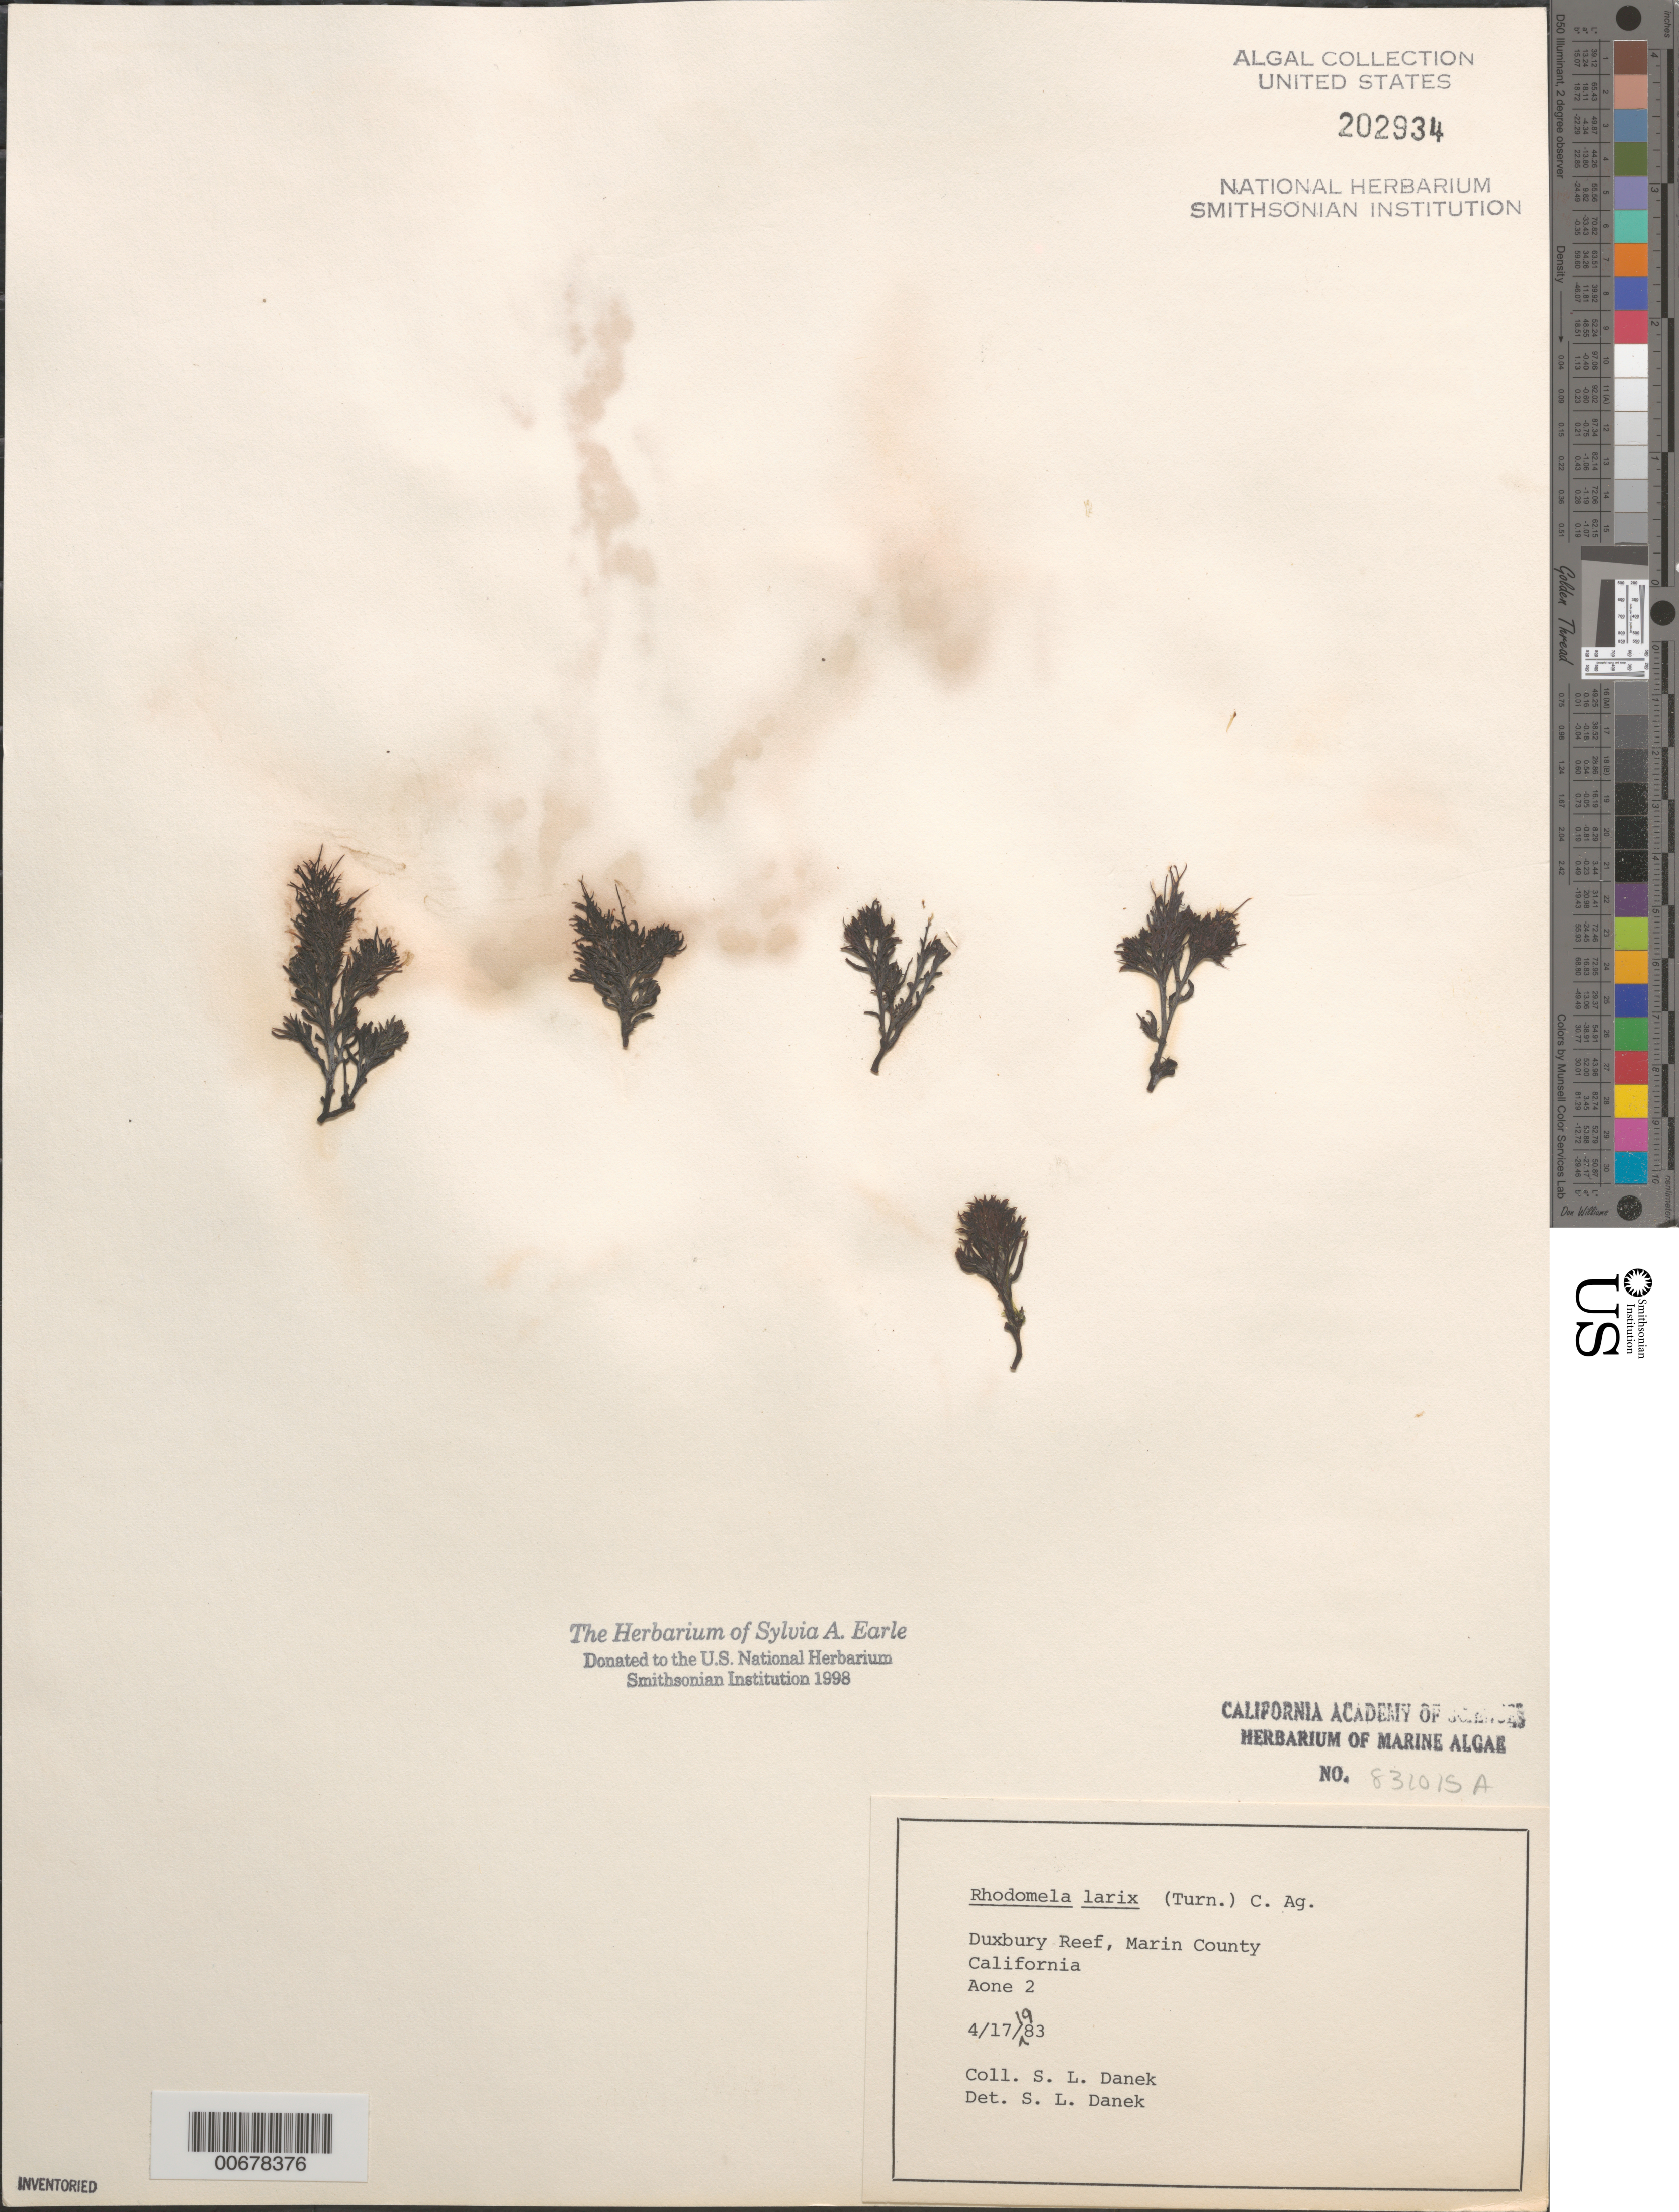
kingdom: Plantae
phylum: Rhodophyta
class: Florideophyceae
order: Ceramiales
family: Rhodomelaceae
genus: Neorhodomela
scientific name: Neorhodomela larix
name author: (Turner) Masuda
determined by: Algae name updating Project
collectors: S. Danek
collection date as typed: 17 Apr 1983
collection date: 1983-04-17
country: United States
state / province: California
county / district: Marin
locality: Duxbury Reef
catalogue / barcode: US 202934